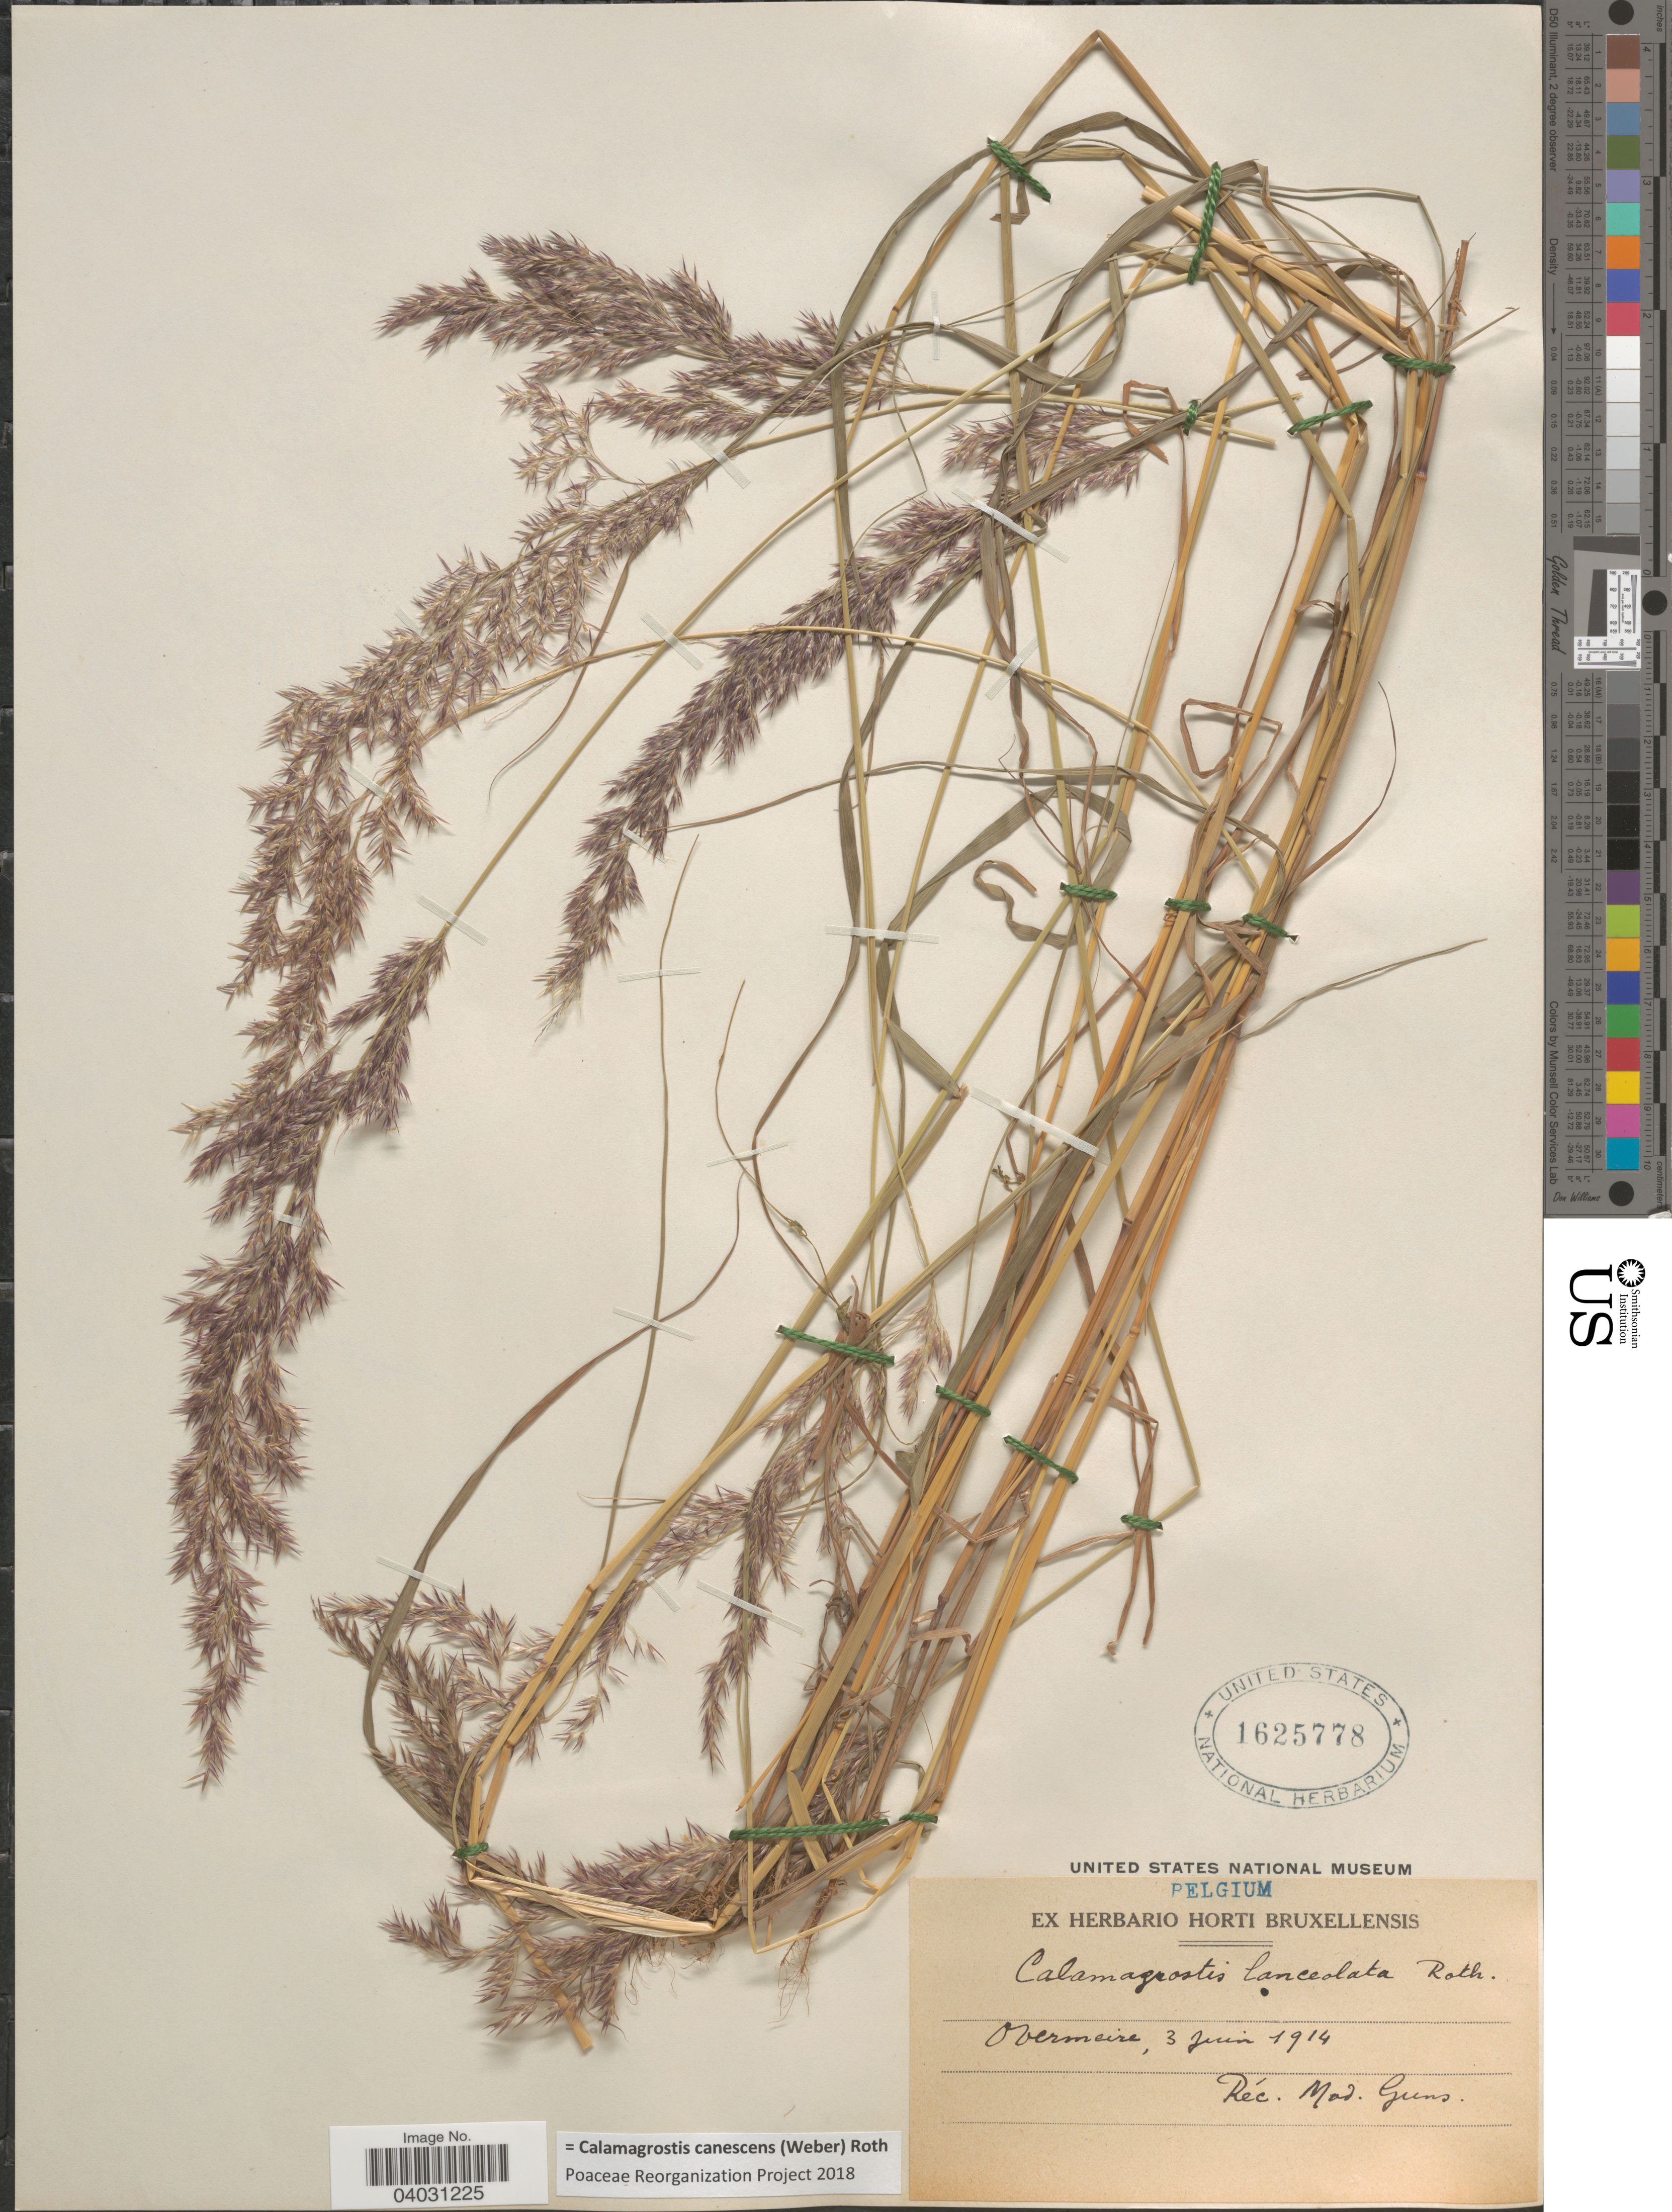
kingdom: Plantae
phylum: Tracheophyta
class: Liliopsida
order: Poales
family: Poaceae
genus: Calamagrostis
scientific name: Calamagrostis canescens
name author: (G.H. Weber) Roth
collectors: ex herb. Horti Bruxellensis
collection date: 1914-06-03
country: Belgium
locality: Overmeire.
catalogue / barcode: US 1625778